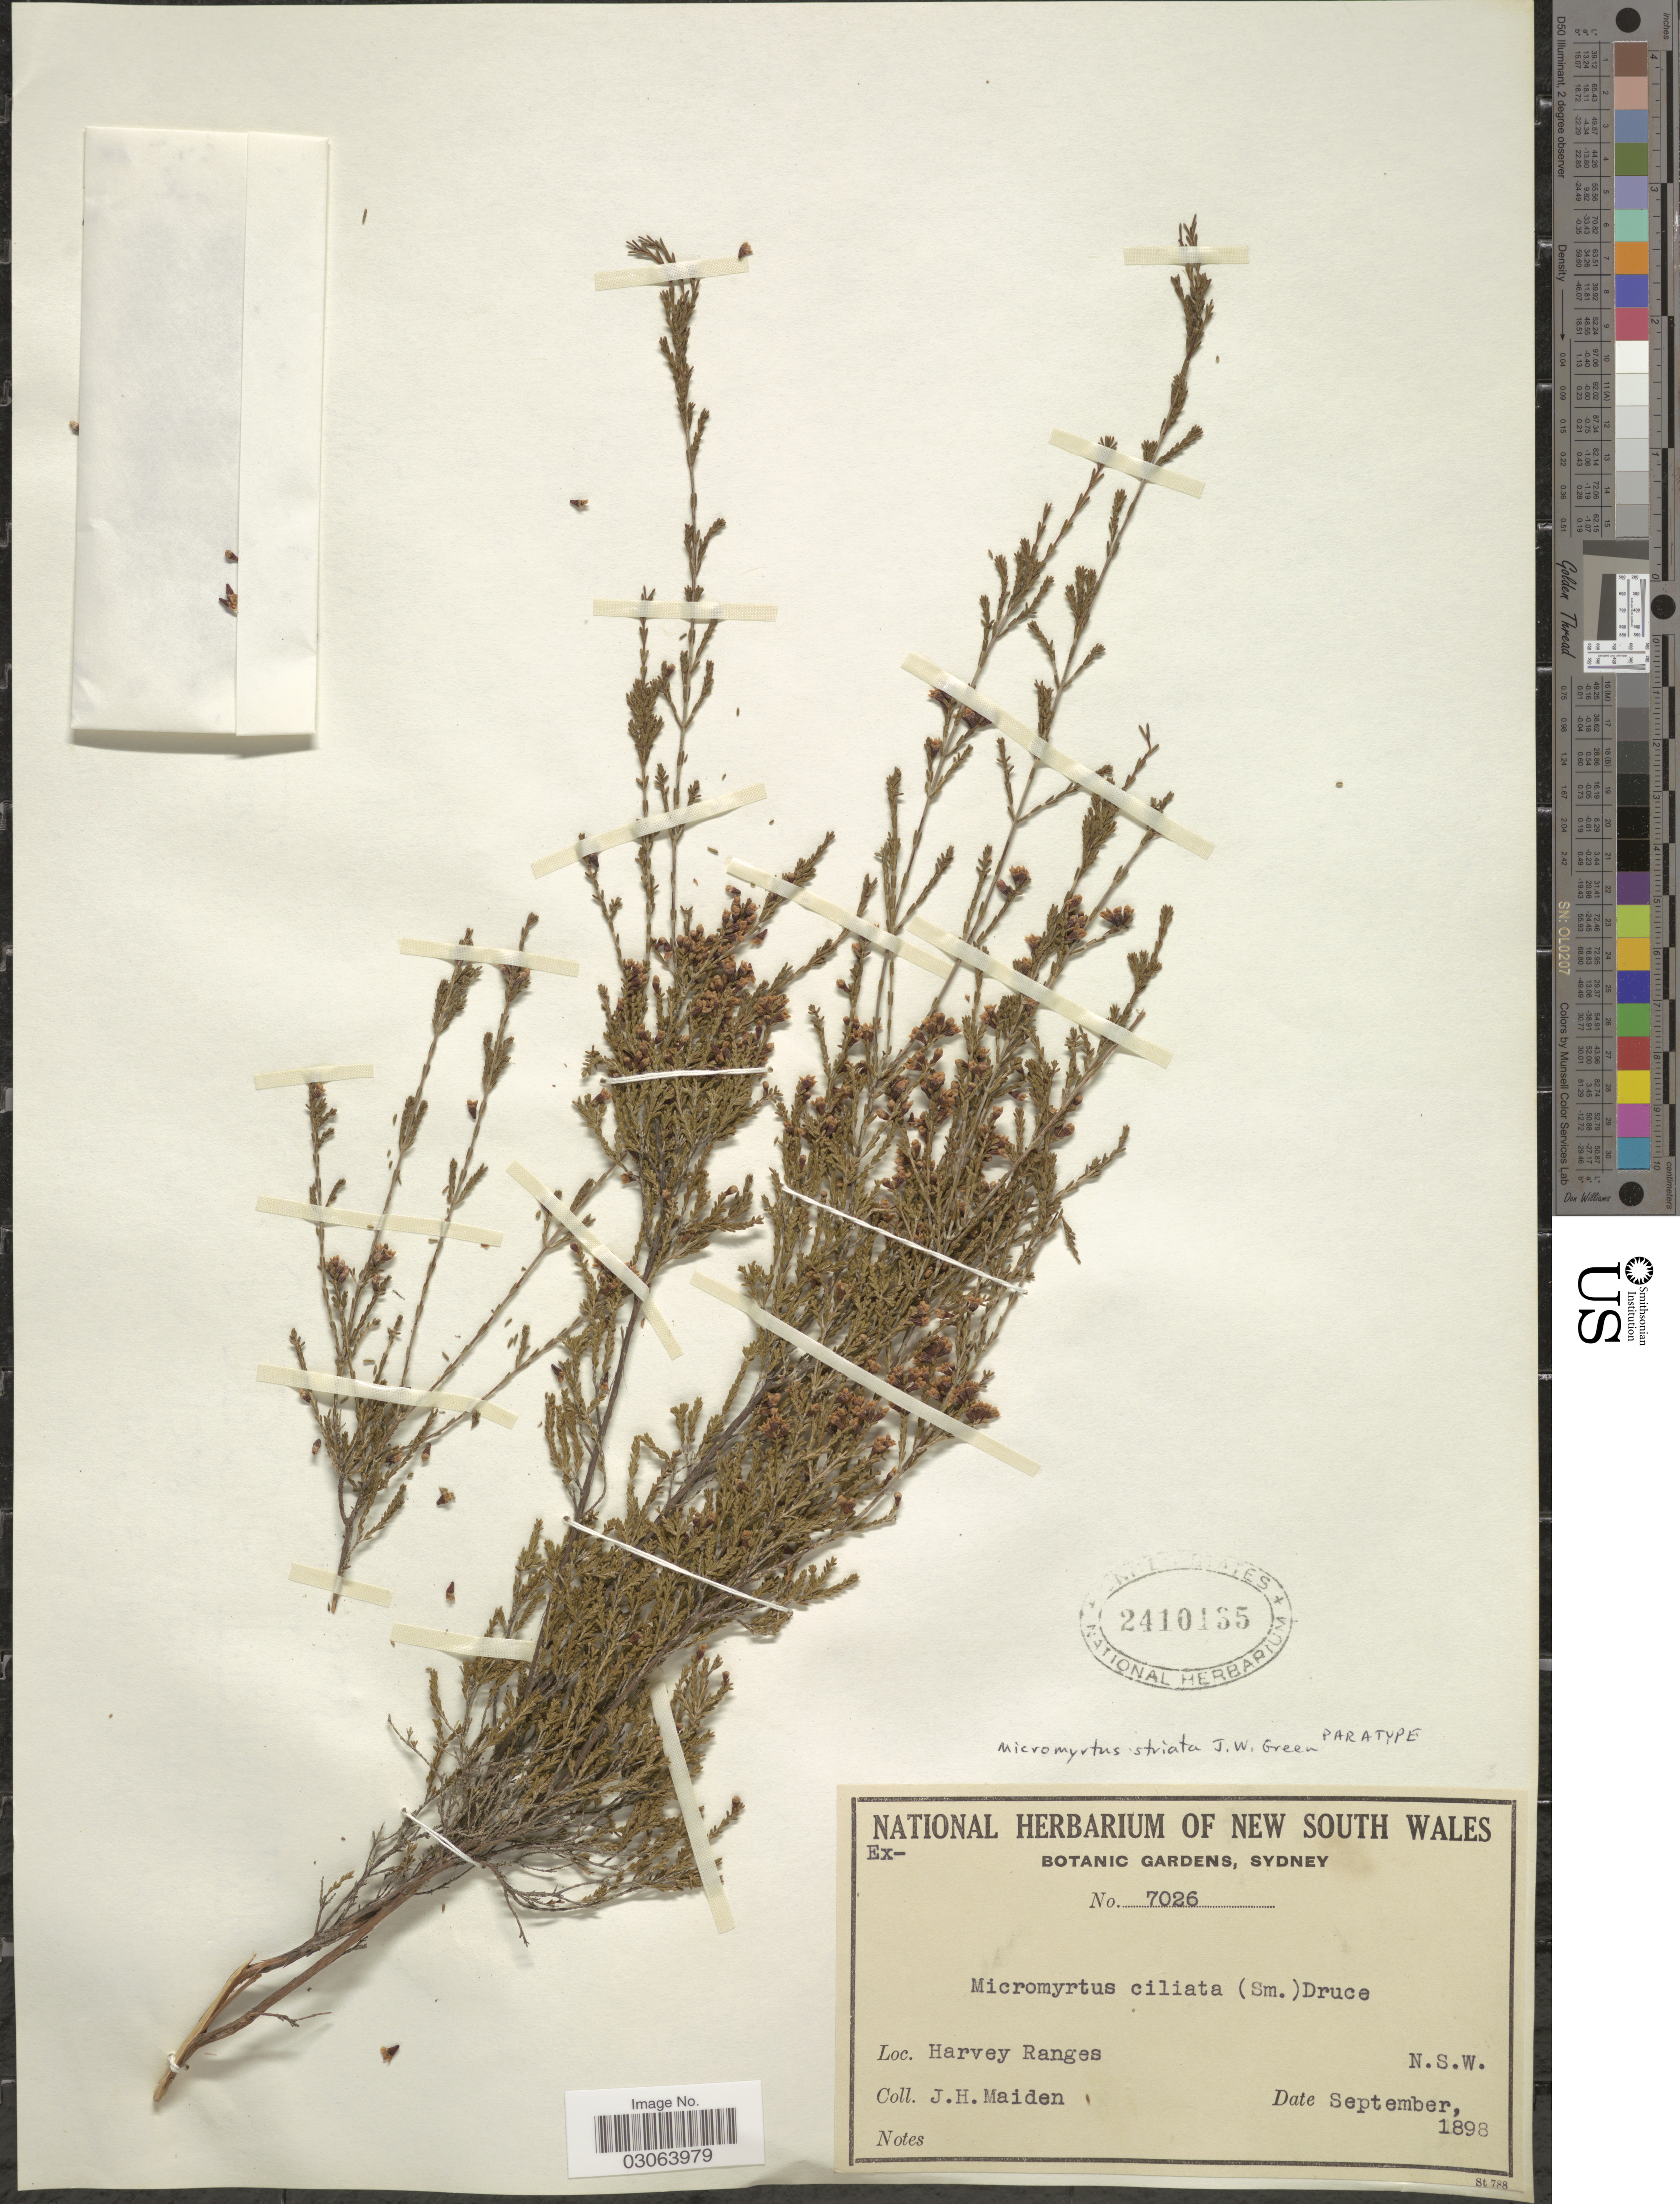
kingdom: Plantae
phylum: Tracheophyta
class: Magnoliopsida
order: Myrtales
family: Myrtaceae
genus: Micromyrtus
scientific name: Micromyrtus striata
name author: J.W. Green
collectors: J. Maiden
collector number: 7026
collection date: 1898-09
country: Australia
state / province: New South Wales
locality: Harbey Ranges.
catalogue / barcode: US 2410135